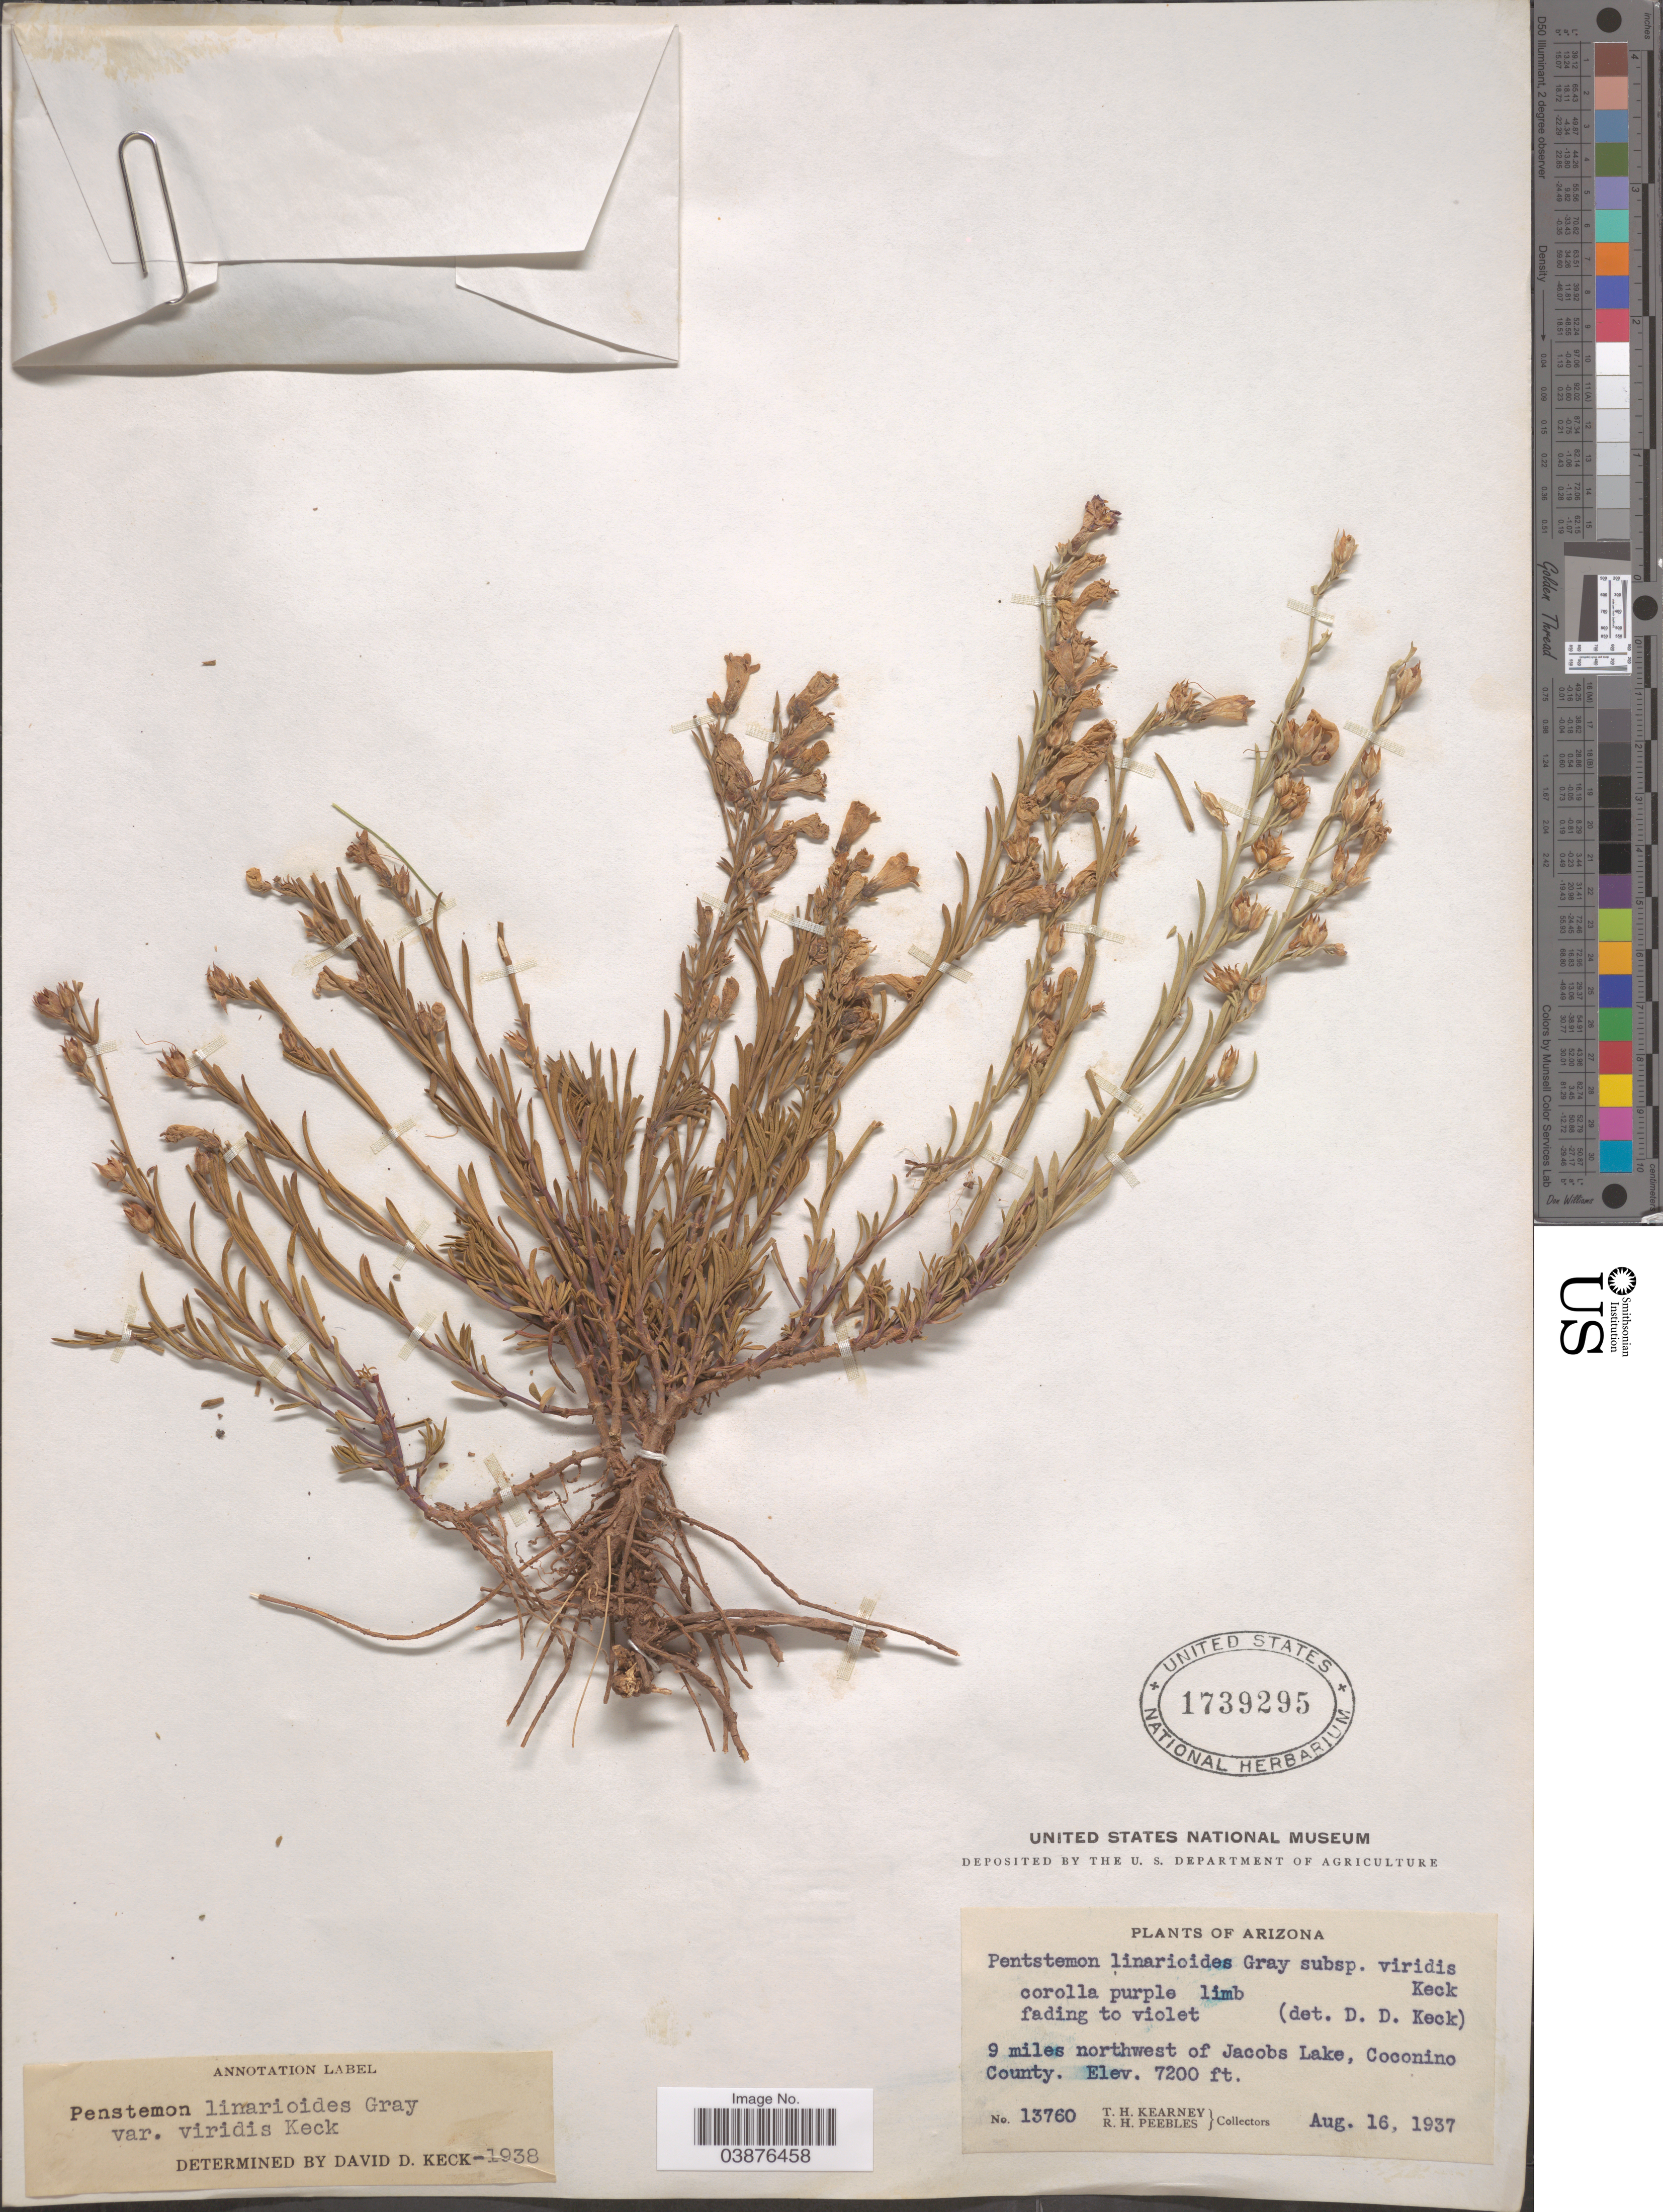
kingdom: Plantae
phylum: Tracheophyta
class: Magnoliopsida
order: Lamiales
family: Plantaginaceae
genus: Penstemon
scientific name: Penstemon linarioides subsp. sileri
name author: (A. Gray) D.D. Keck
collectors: T. H. Kearney & R. H. Peebles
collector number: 13760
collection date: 1937-08-16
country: United States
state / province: Arizona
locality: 9 miles northwest of Jacobs Lake, Coconino County.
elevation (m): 2195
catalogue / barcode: US 1739295